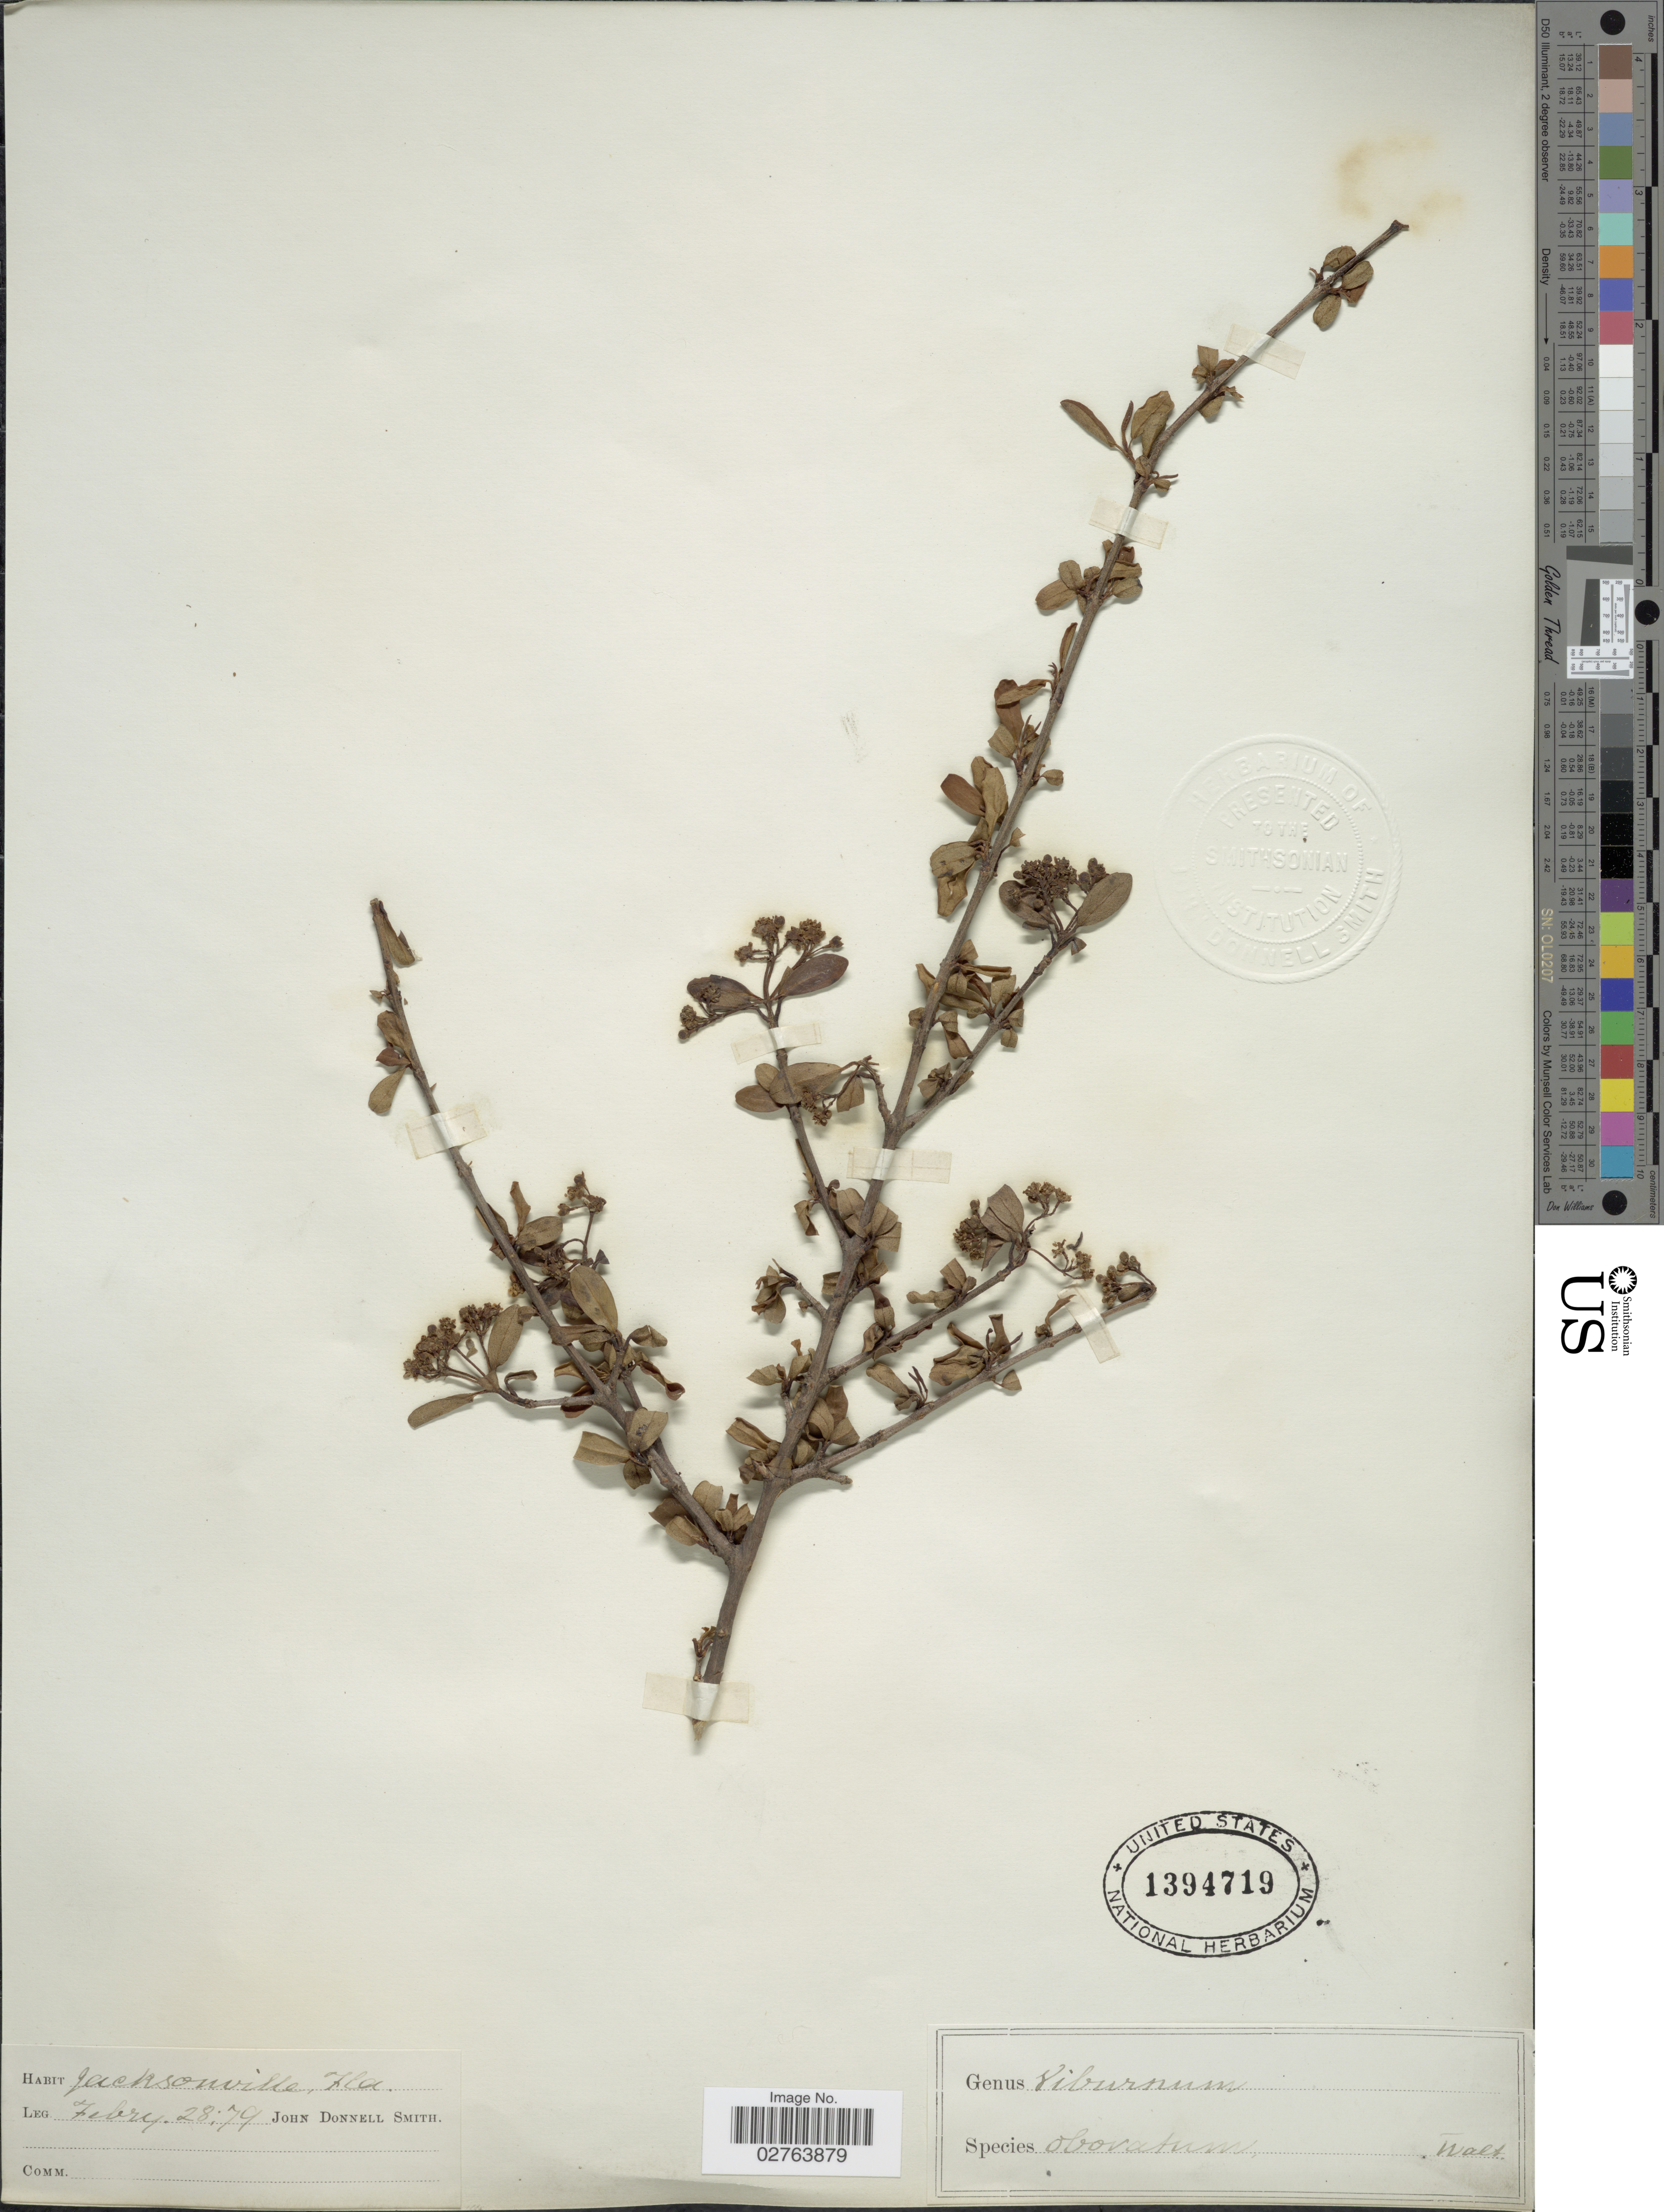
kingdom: Plantae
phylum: Tracheophyta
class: Magnoliopsida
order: Dipsacales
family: Viburnaceae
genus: Viburnum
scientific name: Viburnum obovatum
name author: Walter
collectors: J. Donnell Smith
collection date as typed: Transcribed d/m/y: 28/2/79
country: United States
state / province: Florida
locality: Jacksonville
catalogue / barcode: US 1394719